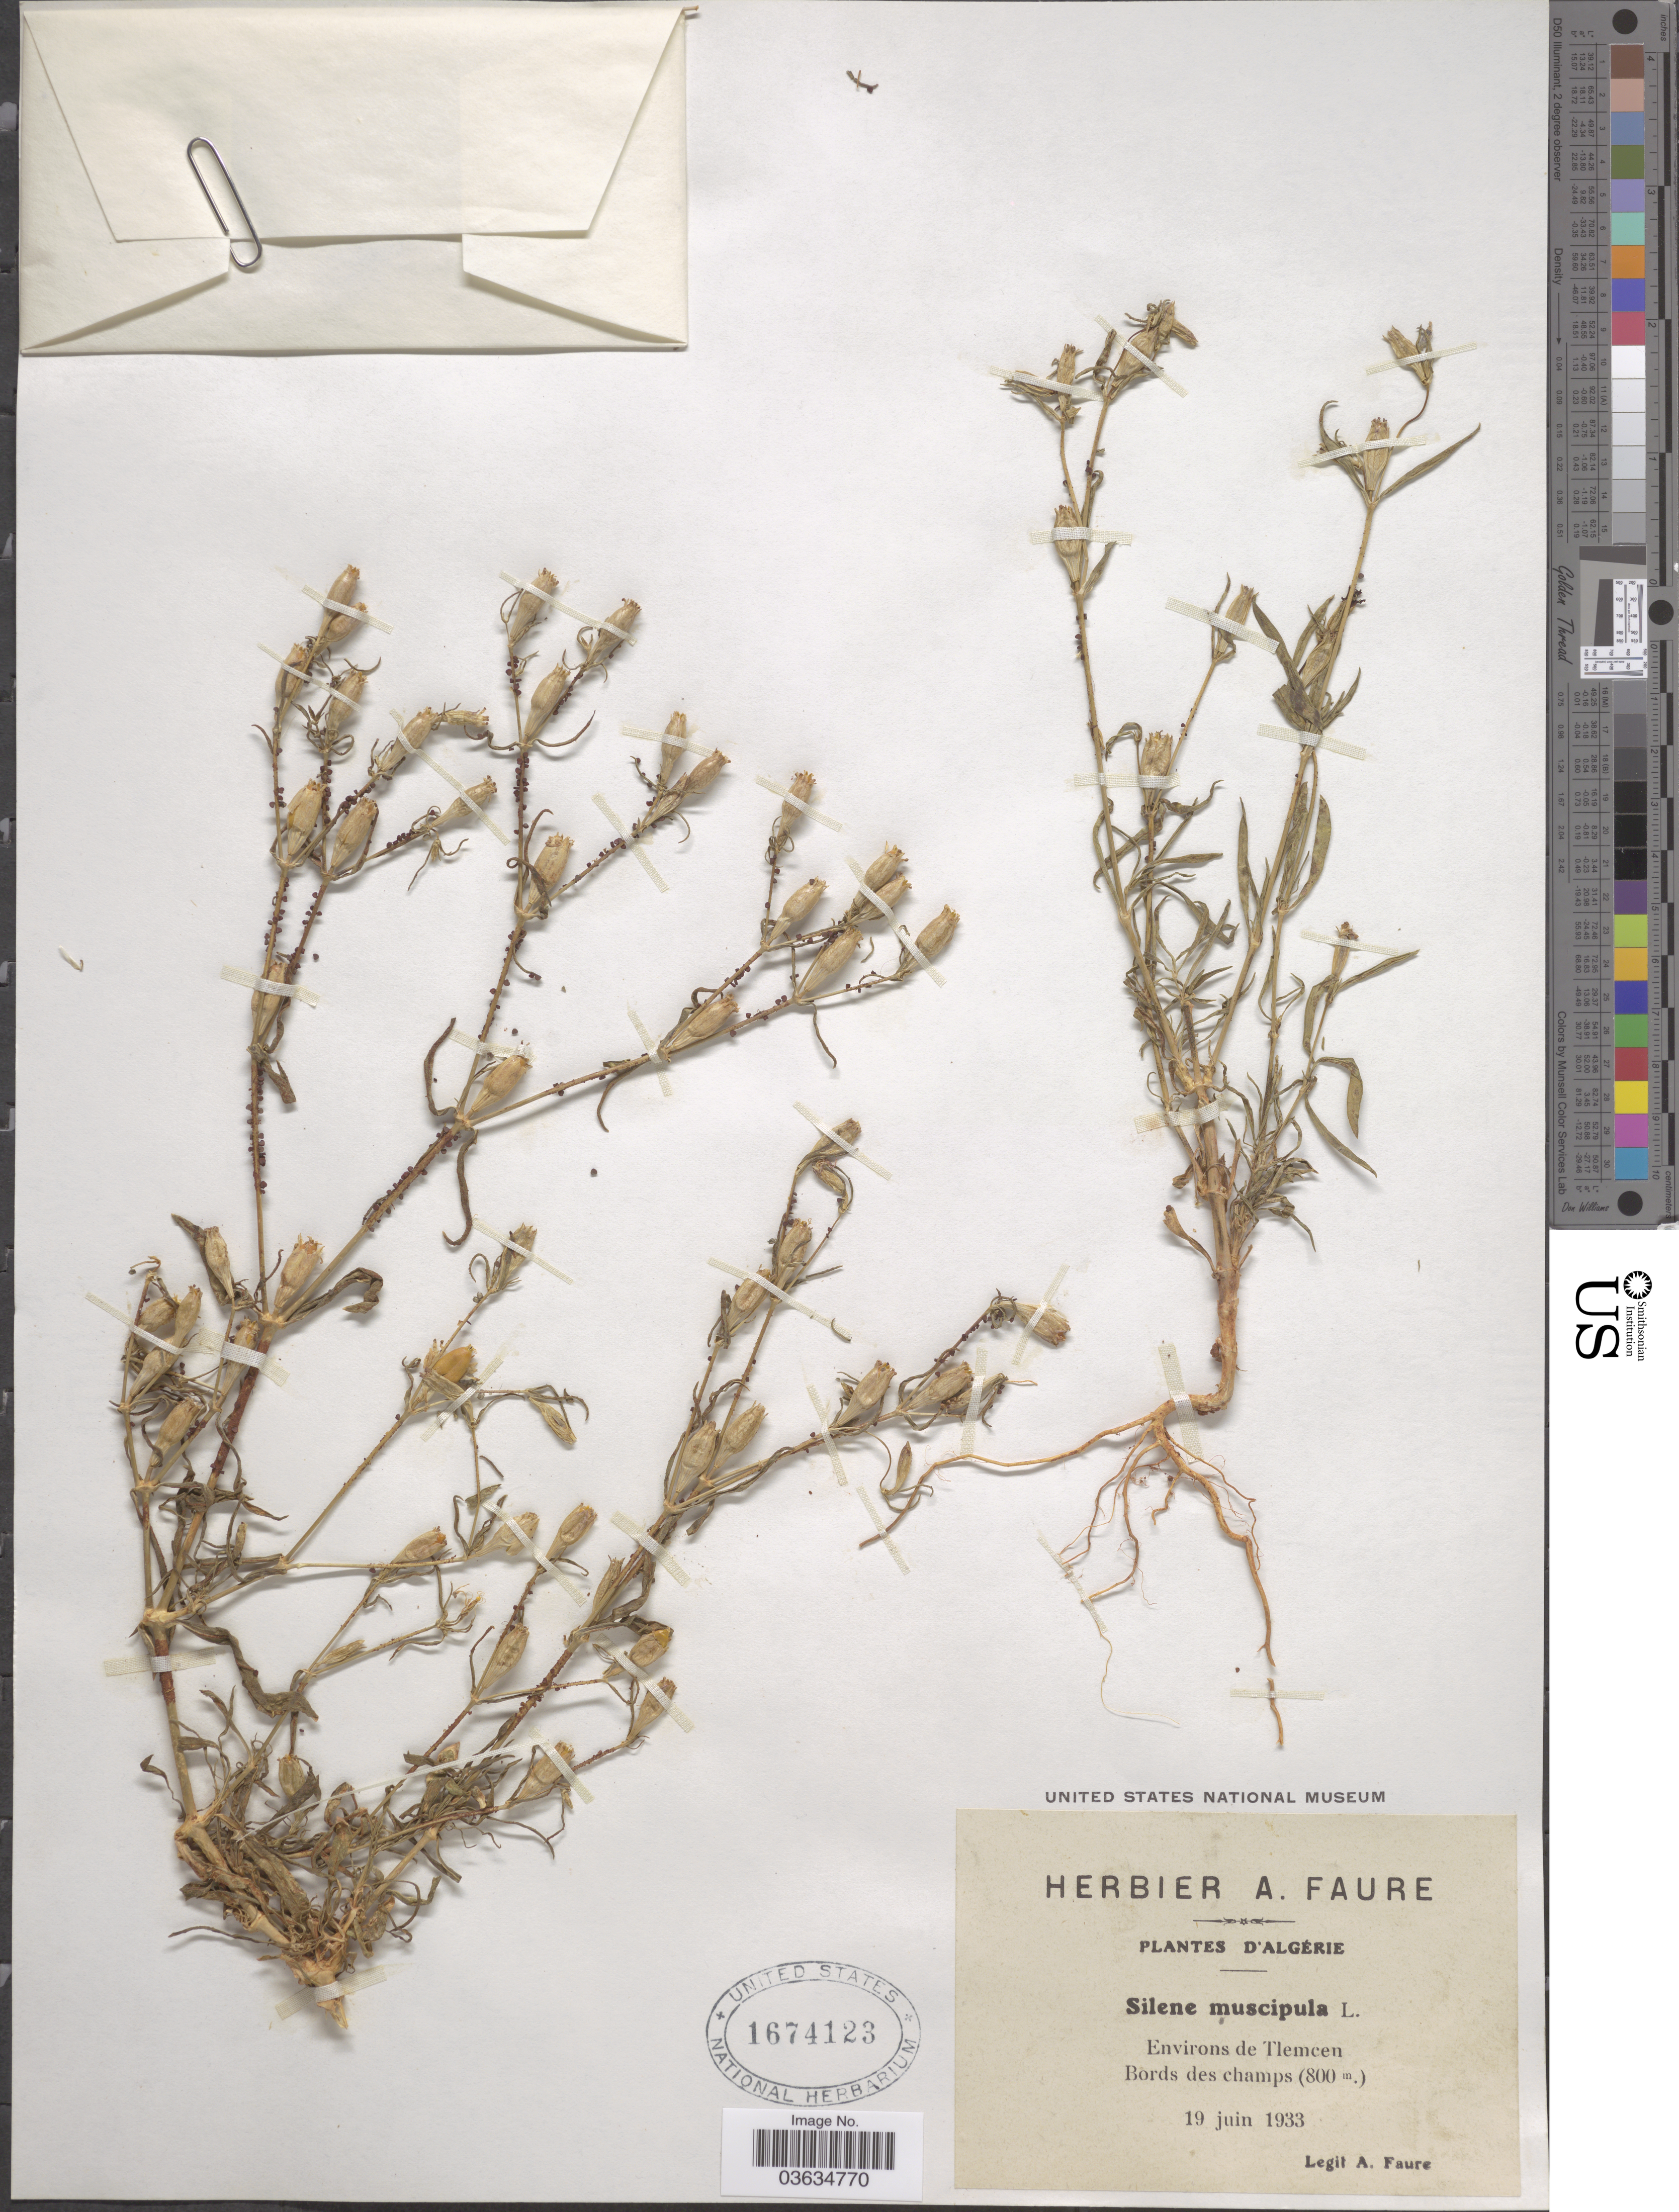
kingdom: Plantae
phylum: Tracheophyta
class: Magnoliopsida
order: Caryophyllales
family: Caryophyllaceae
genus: Silene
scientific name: Silene muscipula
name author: L.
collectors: A. Faure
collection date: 1933-06-19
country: Algeria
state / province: Tlemcen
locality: Algérie. Environs de Tlemcen. Bords des champs.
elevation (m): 800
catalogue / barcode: US 1674123